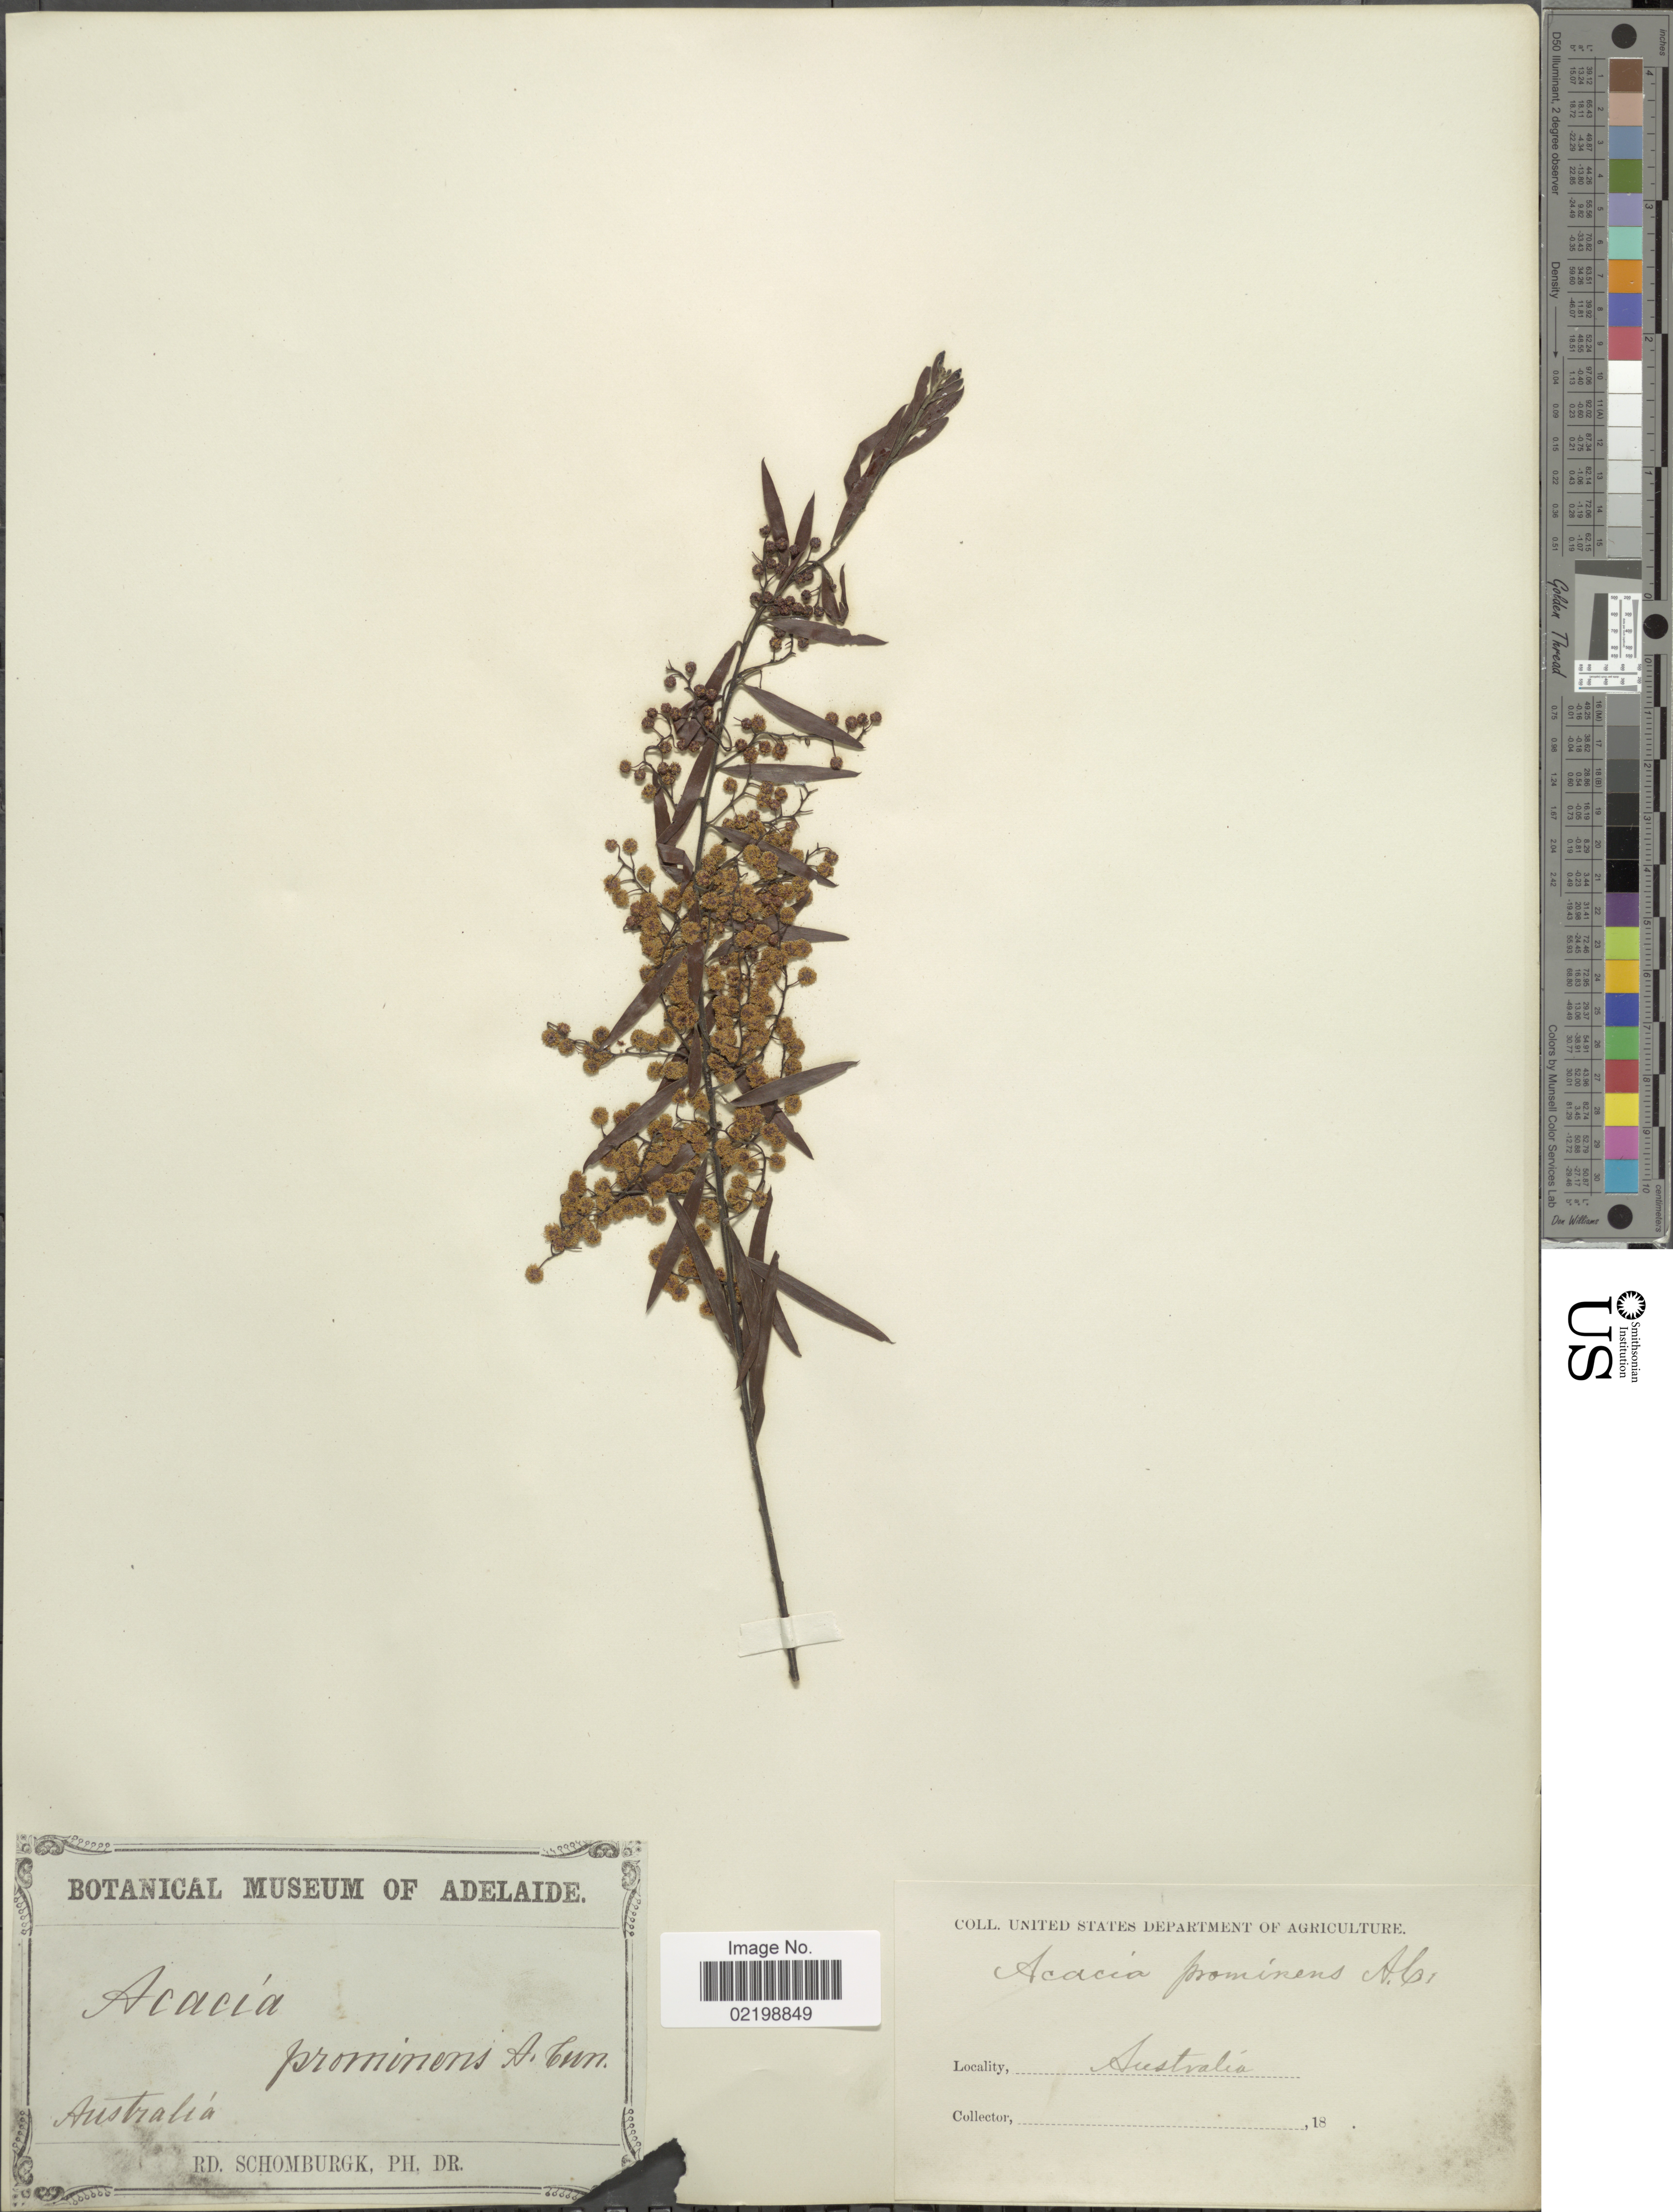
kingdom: Plantae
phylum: Tracheophyta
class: Magnoliopsida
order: Fabales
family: Fabaceae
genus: Acacia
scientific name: Acacia linifolia var. prominens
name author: (G. Don) C. Moore & Betche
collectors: M. R. Schomburgk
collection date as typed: Transcribed d/m/y: //18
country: Australia